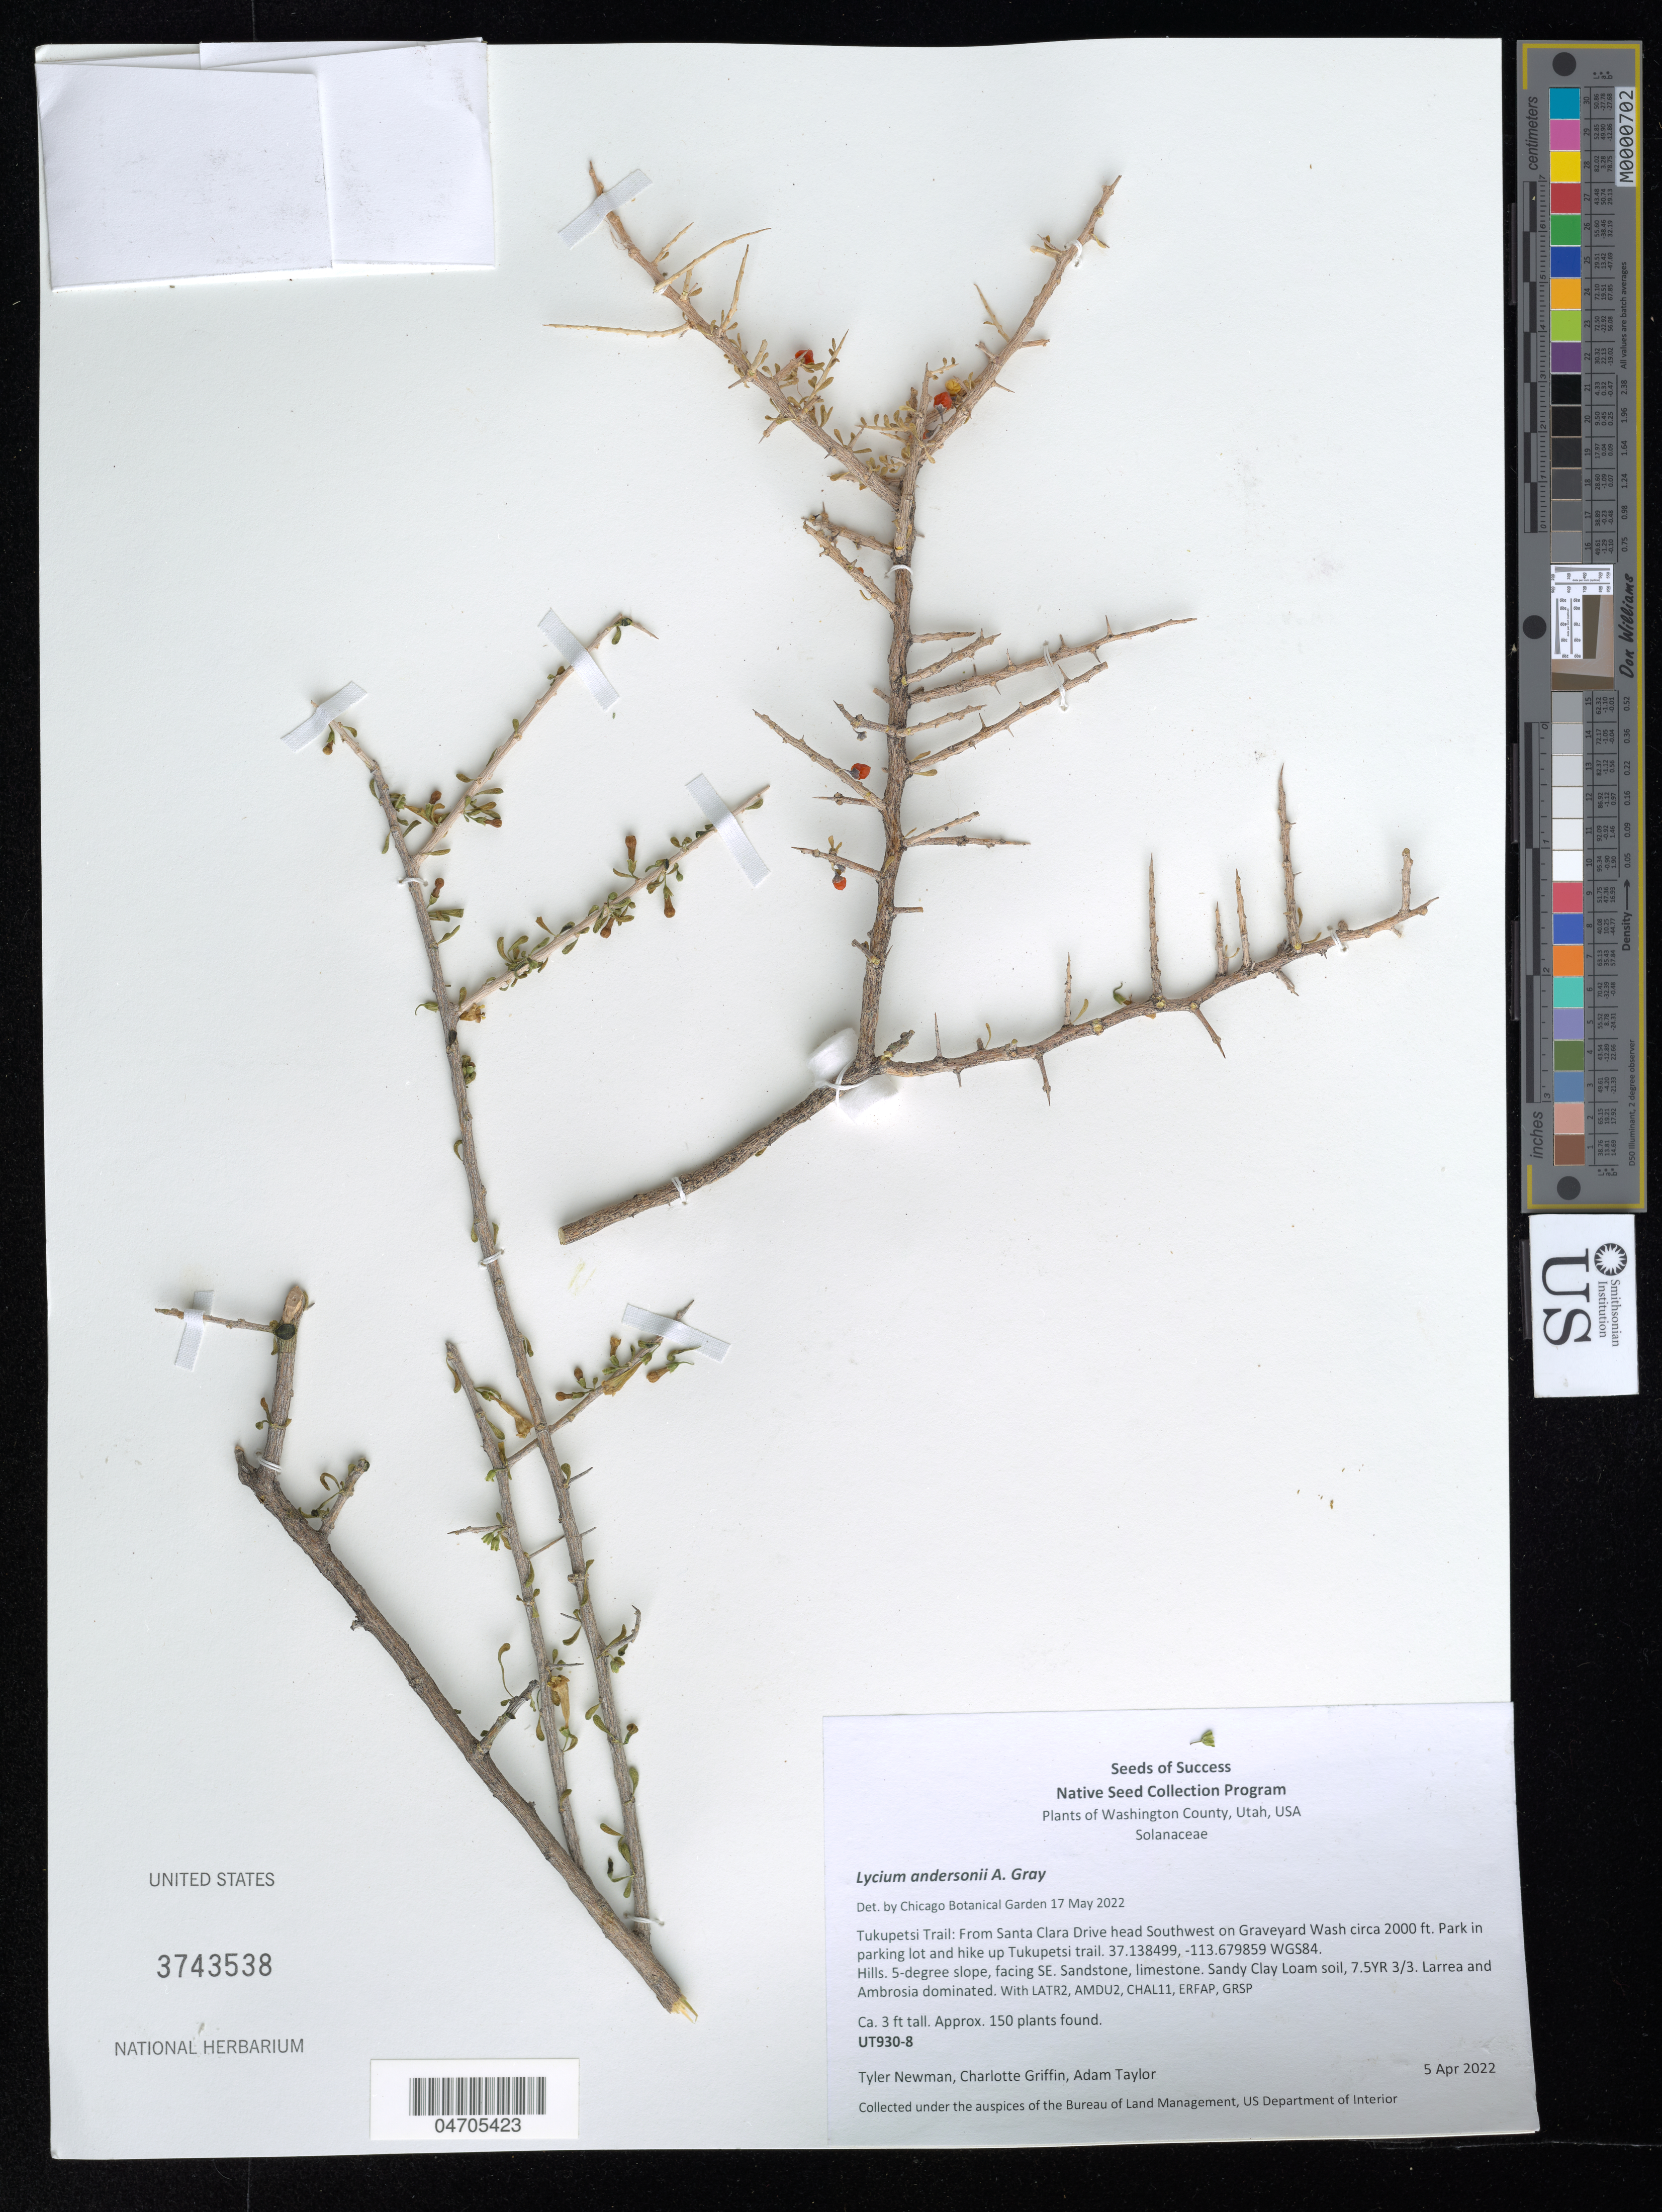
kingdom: Plantae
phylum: Tracheophyta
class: Magnoliopsida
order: Solanales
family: Solanaceae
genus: Lycium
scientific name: Lycium andersonii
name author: A. Gray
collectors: T. Newman, C. Griffin & A. Taylor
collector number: UT930-8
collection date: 2022-04-05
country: United States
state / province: Utah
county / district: Washington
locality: Washington County. Tukupetsi Trail: From Santa Clara Drive head Southwest on Graveyard Wash circa 2000 ft. Park in parking lot and hike up Tukupetsi trail.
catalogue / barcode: US 3743538